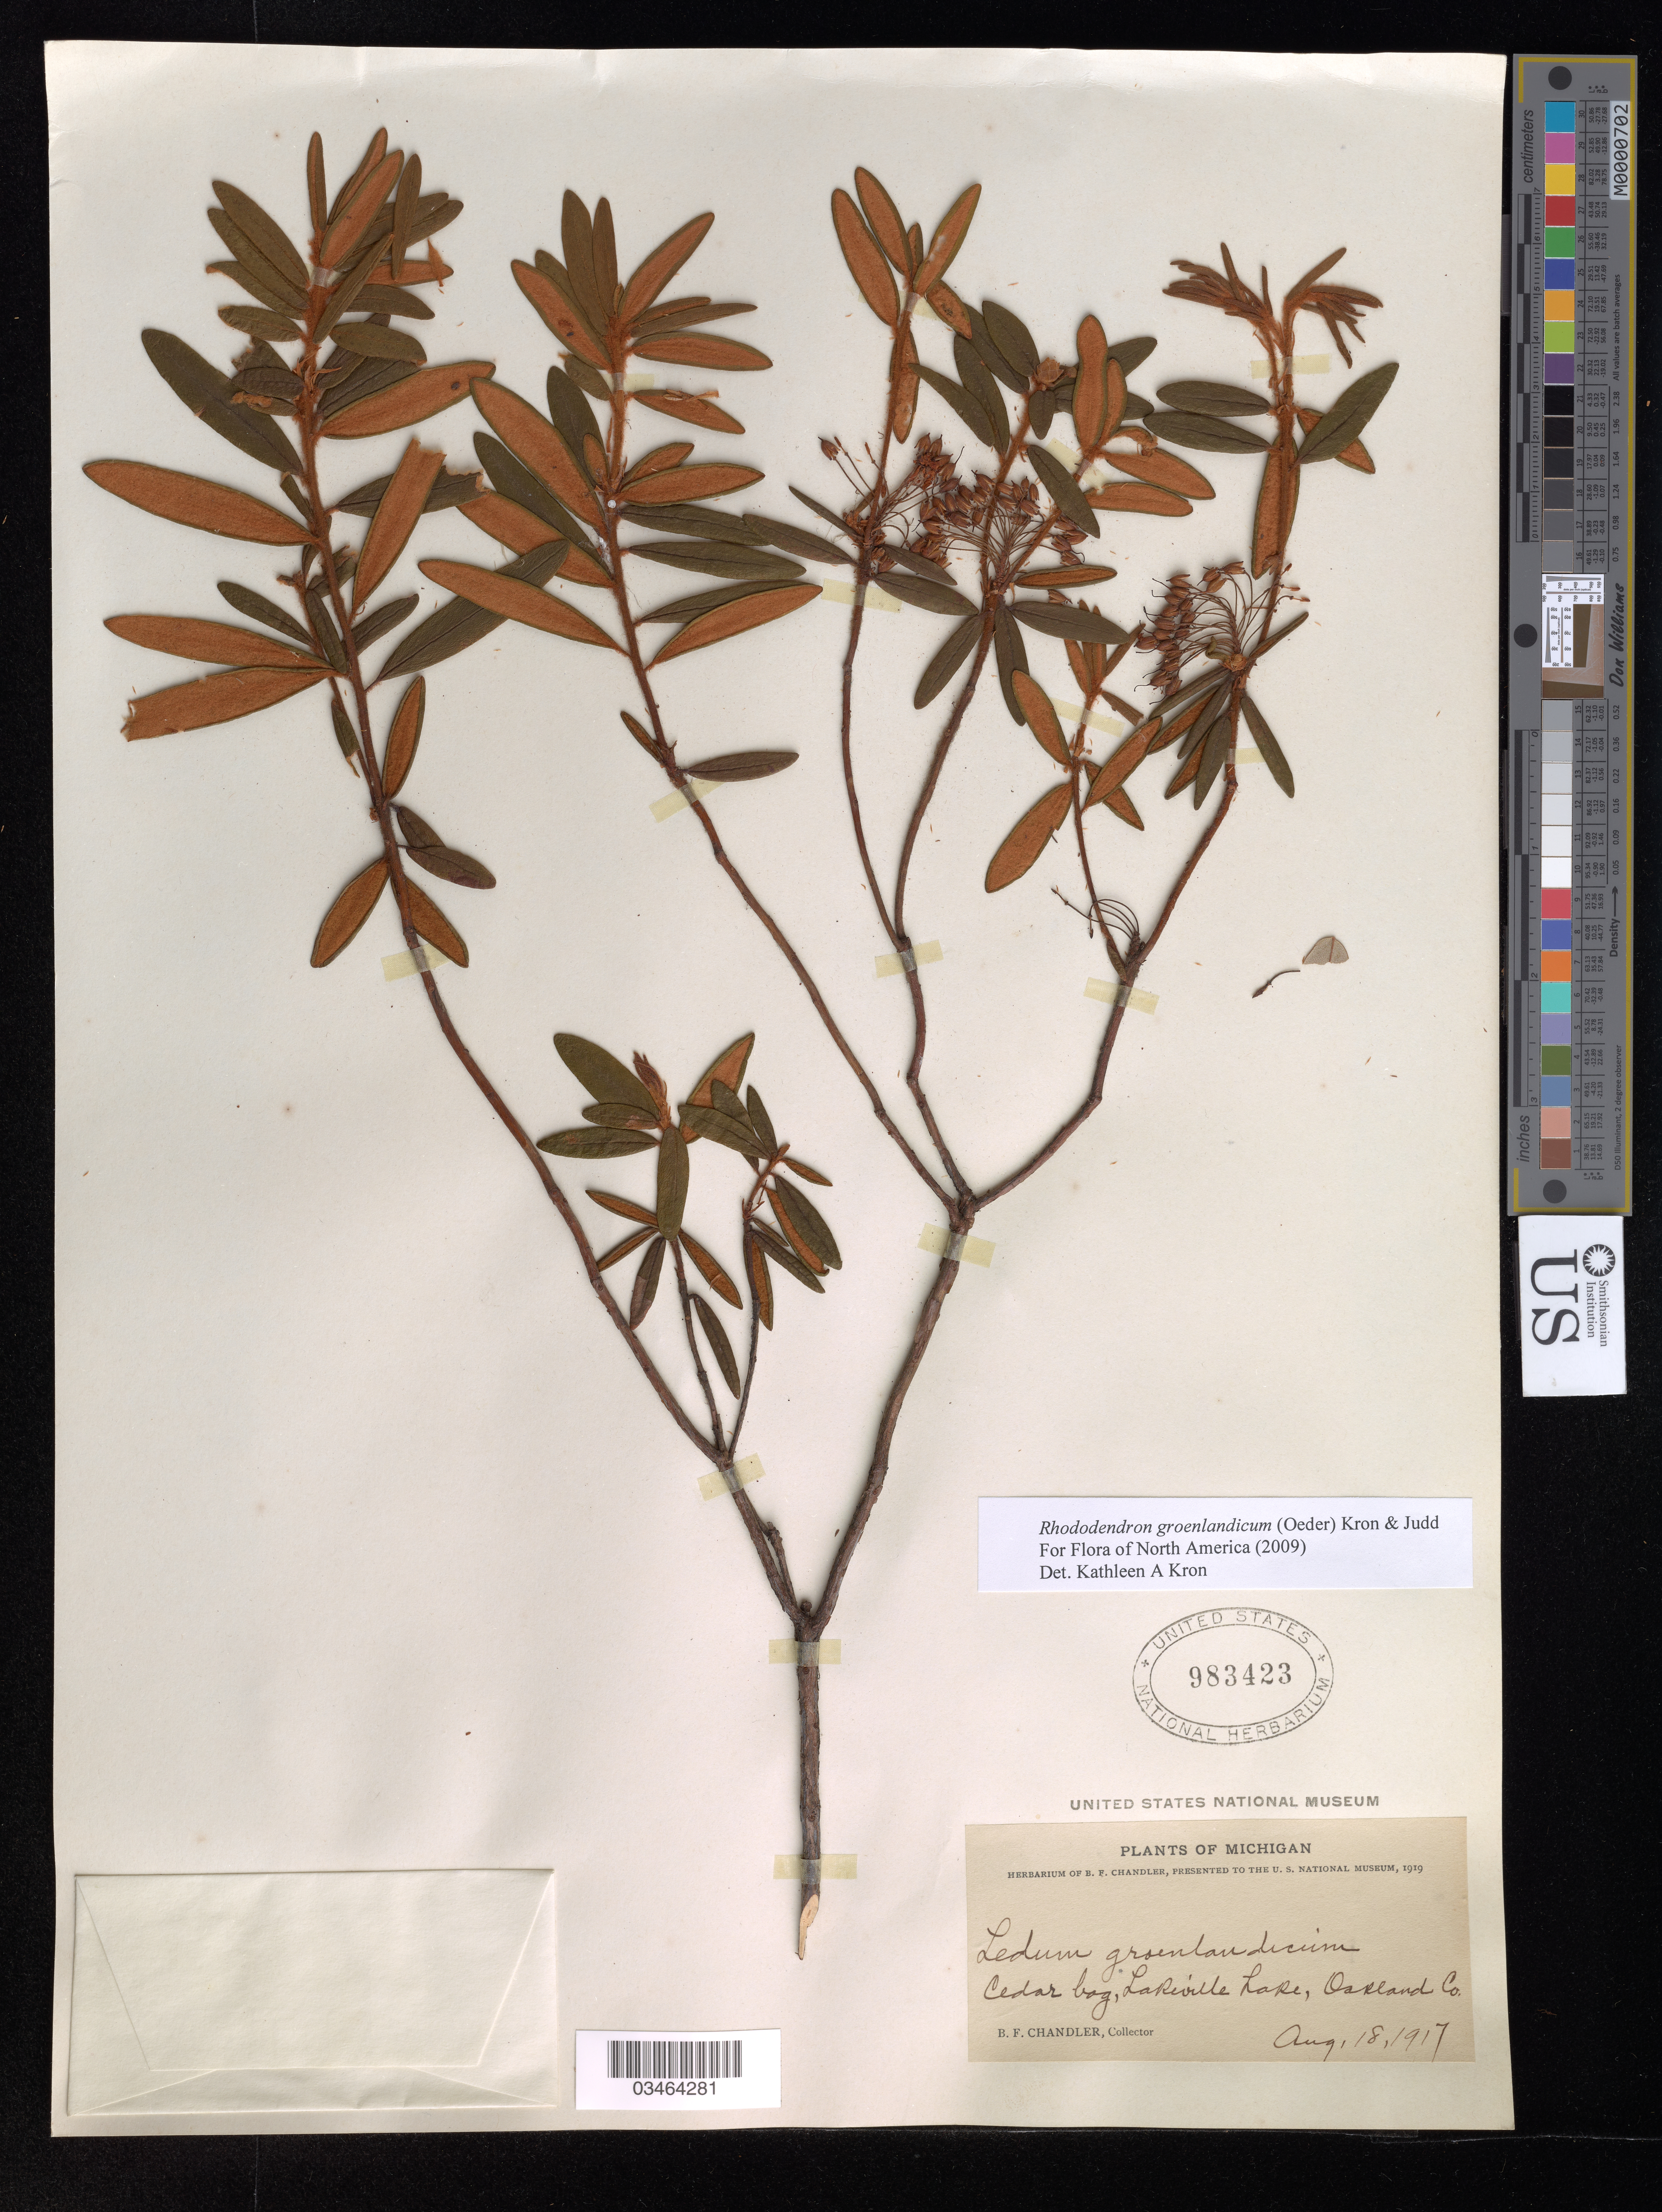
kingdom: Plantae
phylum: Tracheophyta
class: Magnoliopsida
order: Ericales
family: Ericaceae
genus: Rhododendron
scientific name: Rhododendron groenlandicum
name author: (Oeder) Kron & Judd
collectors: B. F. Chandler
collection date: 1917-08-18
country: United States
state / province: Michigan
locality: Cedar bog, Lakeville Lake, Oakland Co.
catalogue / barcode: US 983423